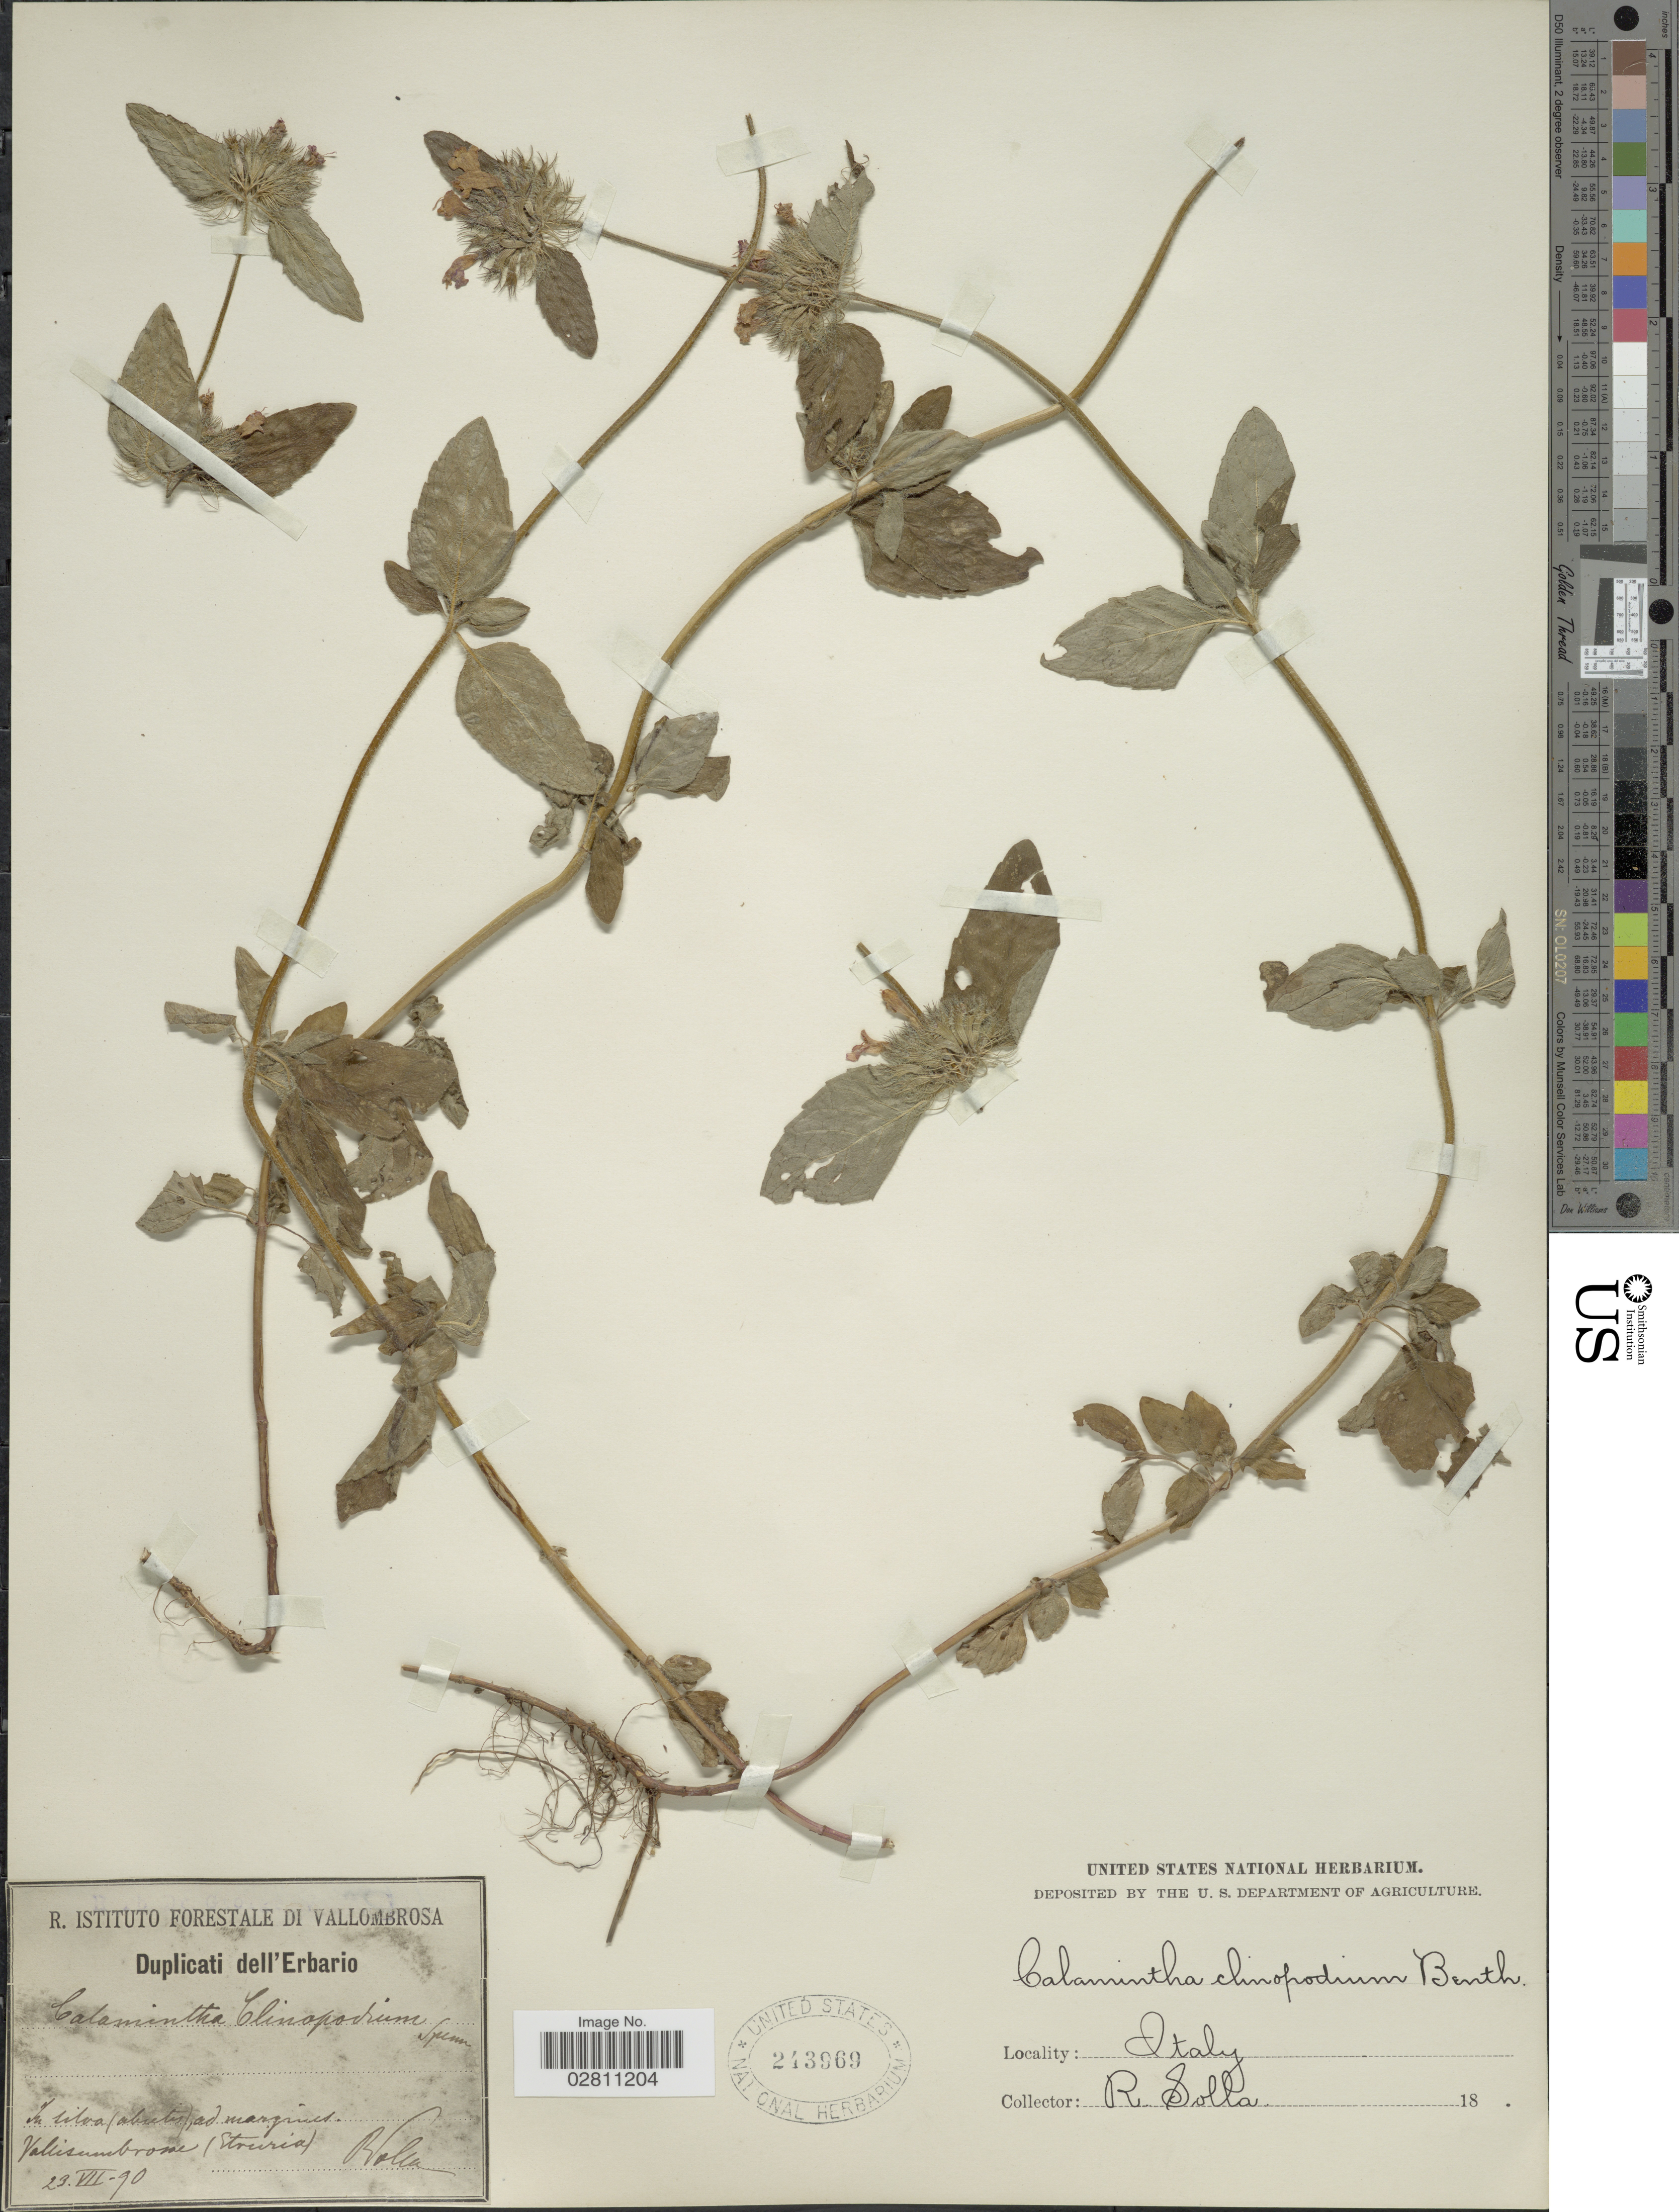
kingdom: Plantae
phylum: Tracheophyta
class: Magnoliopsida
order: Lamiales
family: Lamiaceae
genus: Clinopodium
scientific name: Clinopodium vulgare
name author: L.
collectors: R. Solla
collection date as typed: Transcribed d/m/y: 23/7/90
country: Italy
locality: In silva (aburtis) ad margins Vallisumbrosae (Etruria).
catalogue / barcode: US 243969